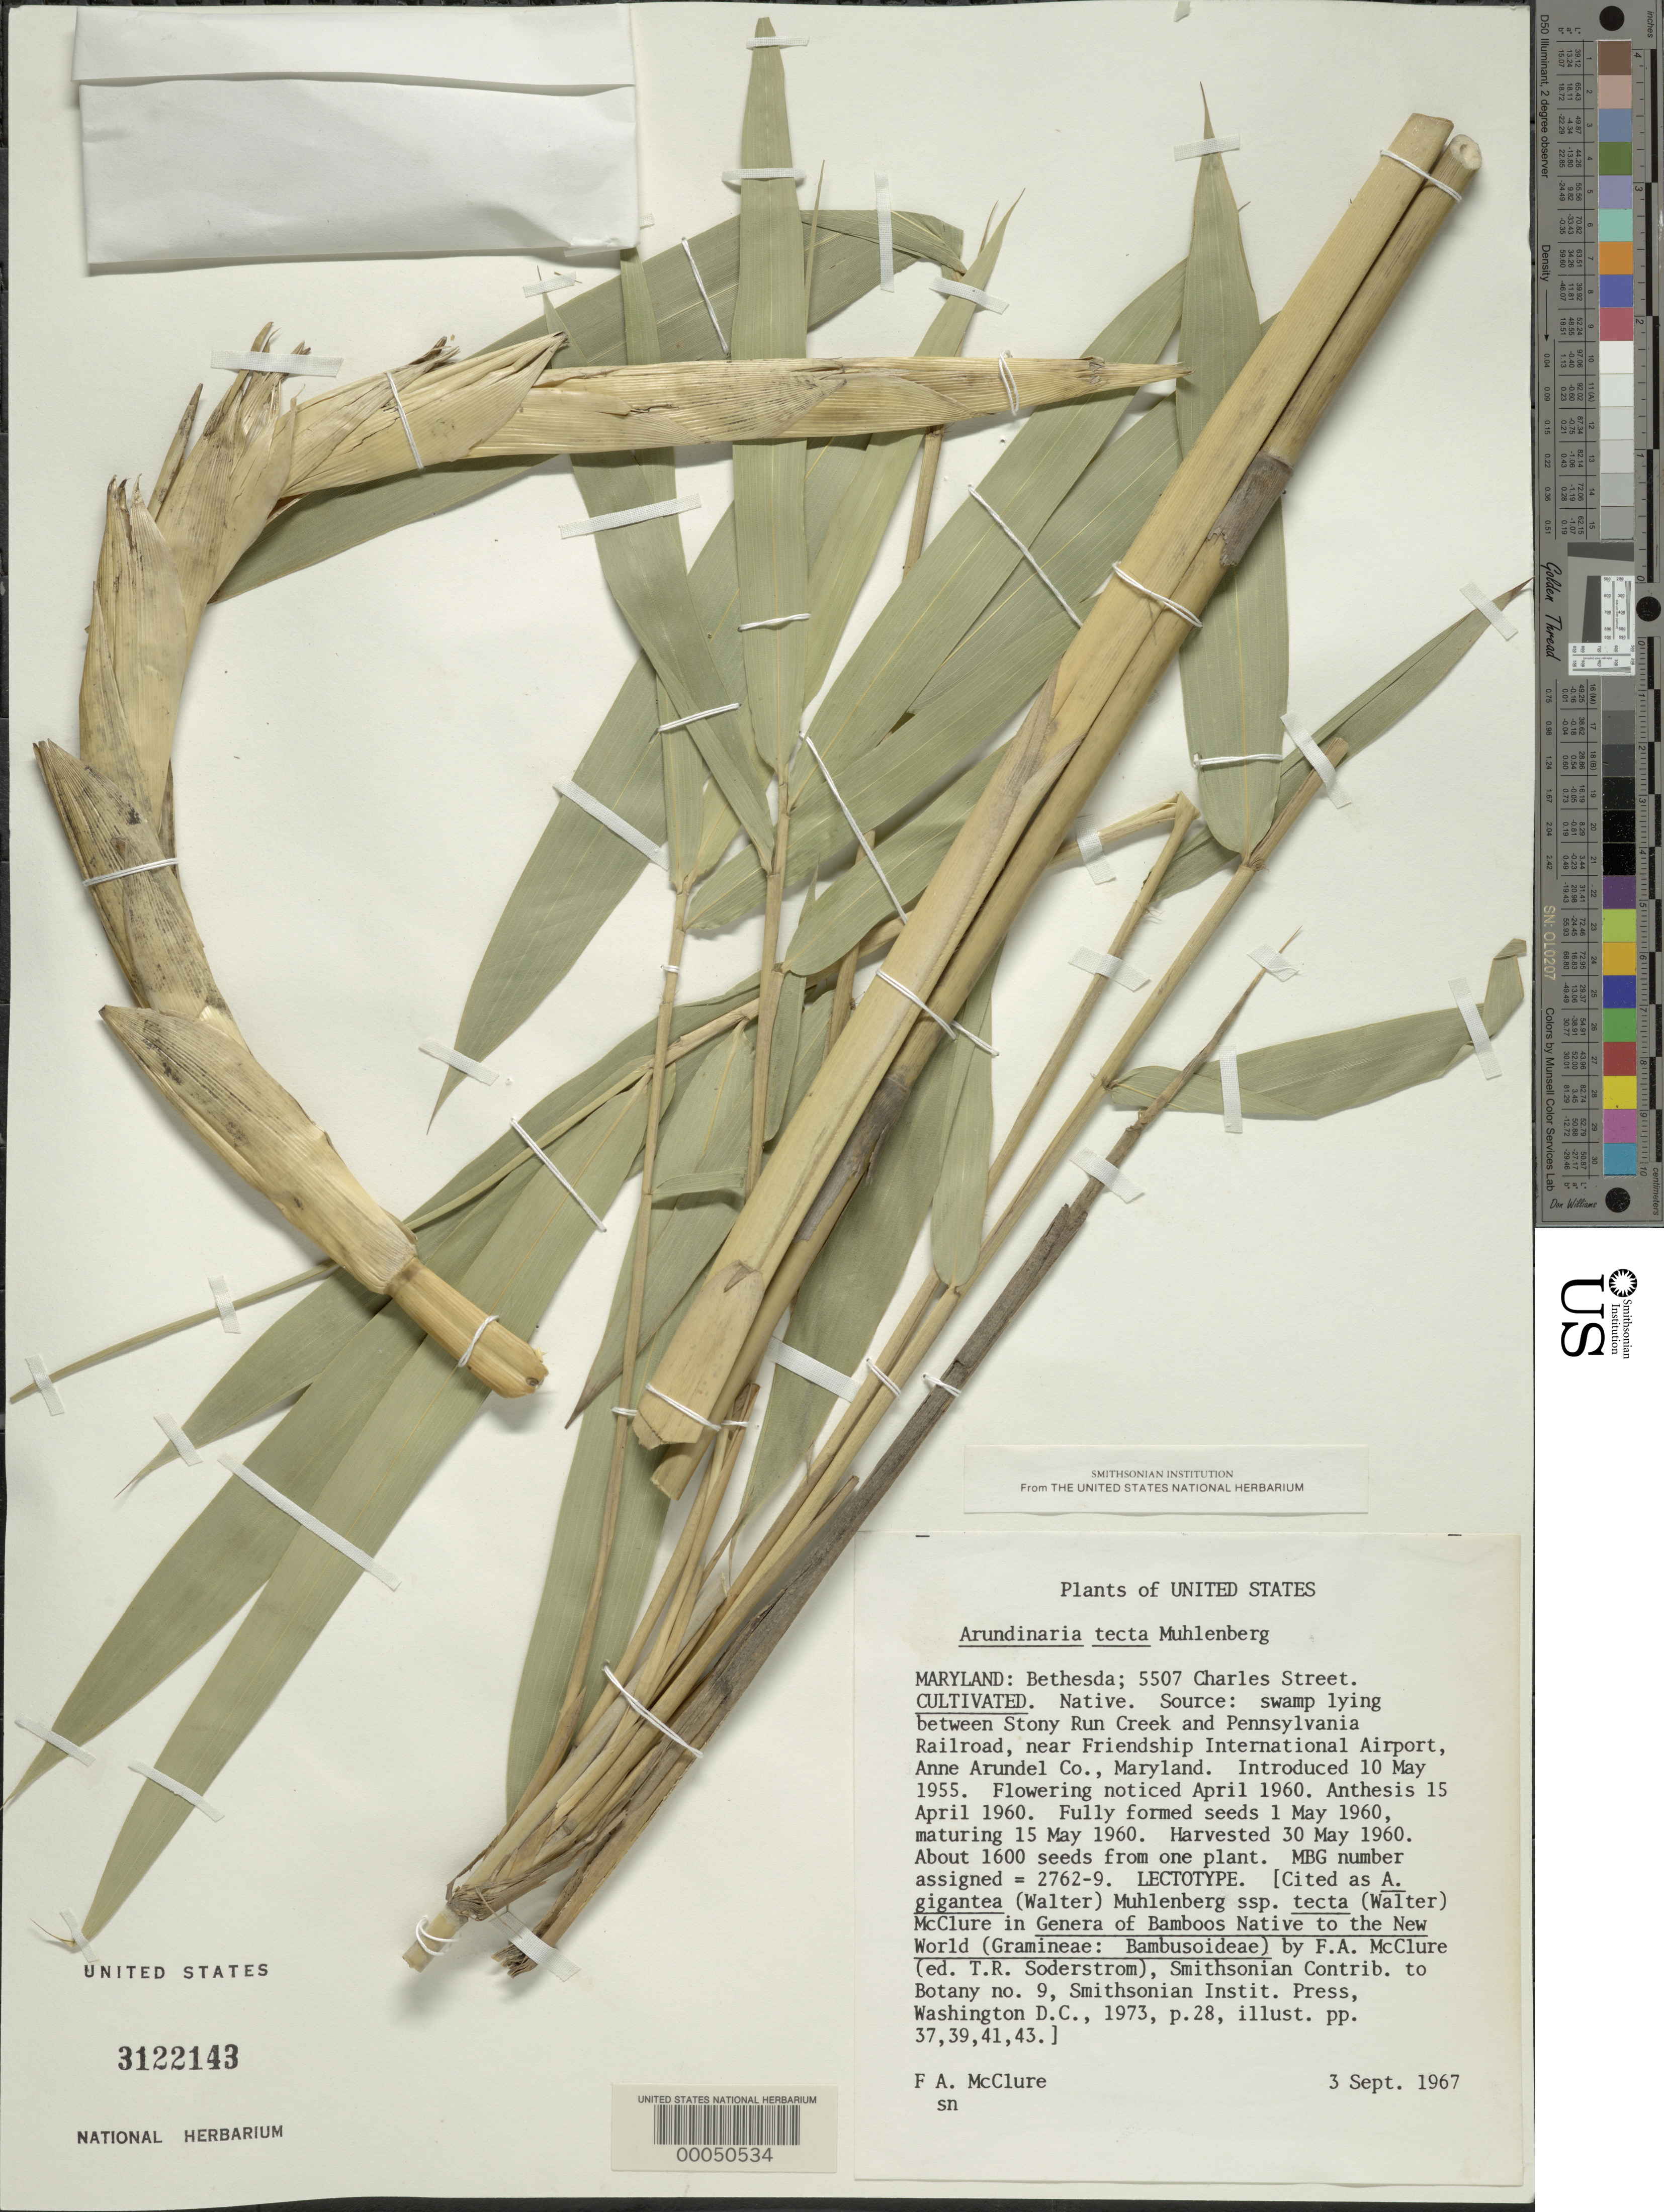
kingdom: Plantae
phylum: Tracheophyta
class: Liliopsida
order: Poales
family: Poaceae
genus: Arundinaria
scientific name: Arundinaria tecta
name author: (Walter) Muhl.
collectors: F. A. McClure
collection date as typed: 03 Sep 1967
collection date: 1967-09-03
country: United States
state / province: Maryland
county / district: Montgomery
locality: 5507 Charles Street, Bethesda (McClure's garden)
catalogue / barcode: US 3122143